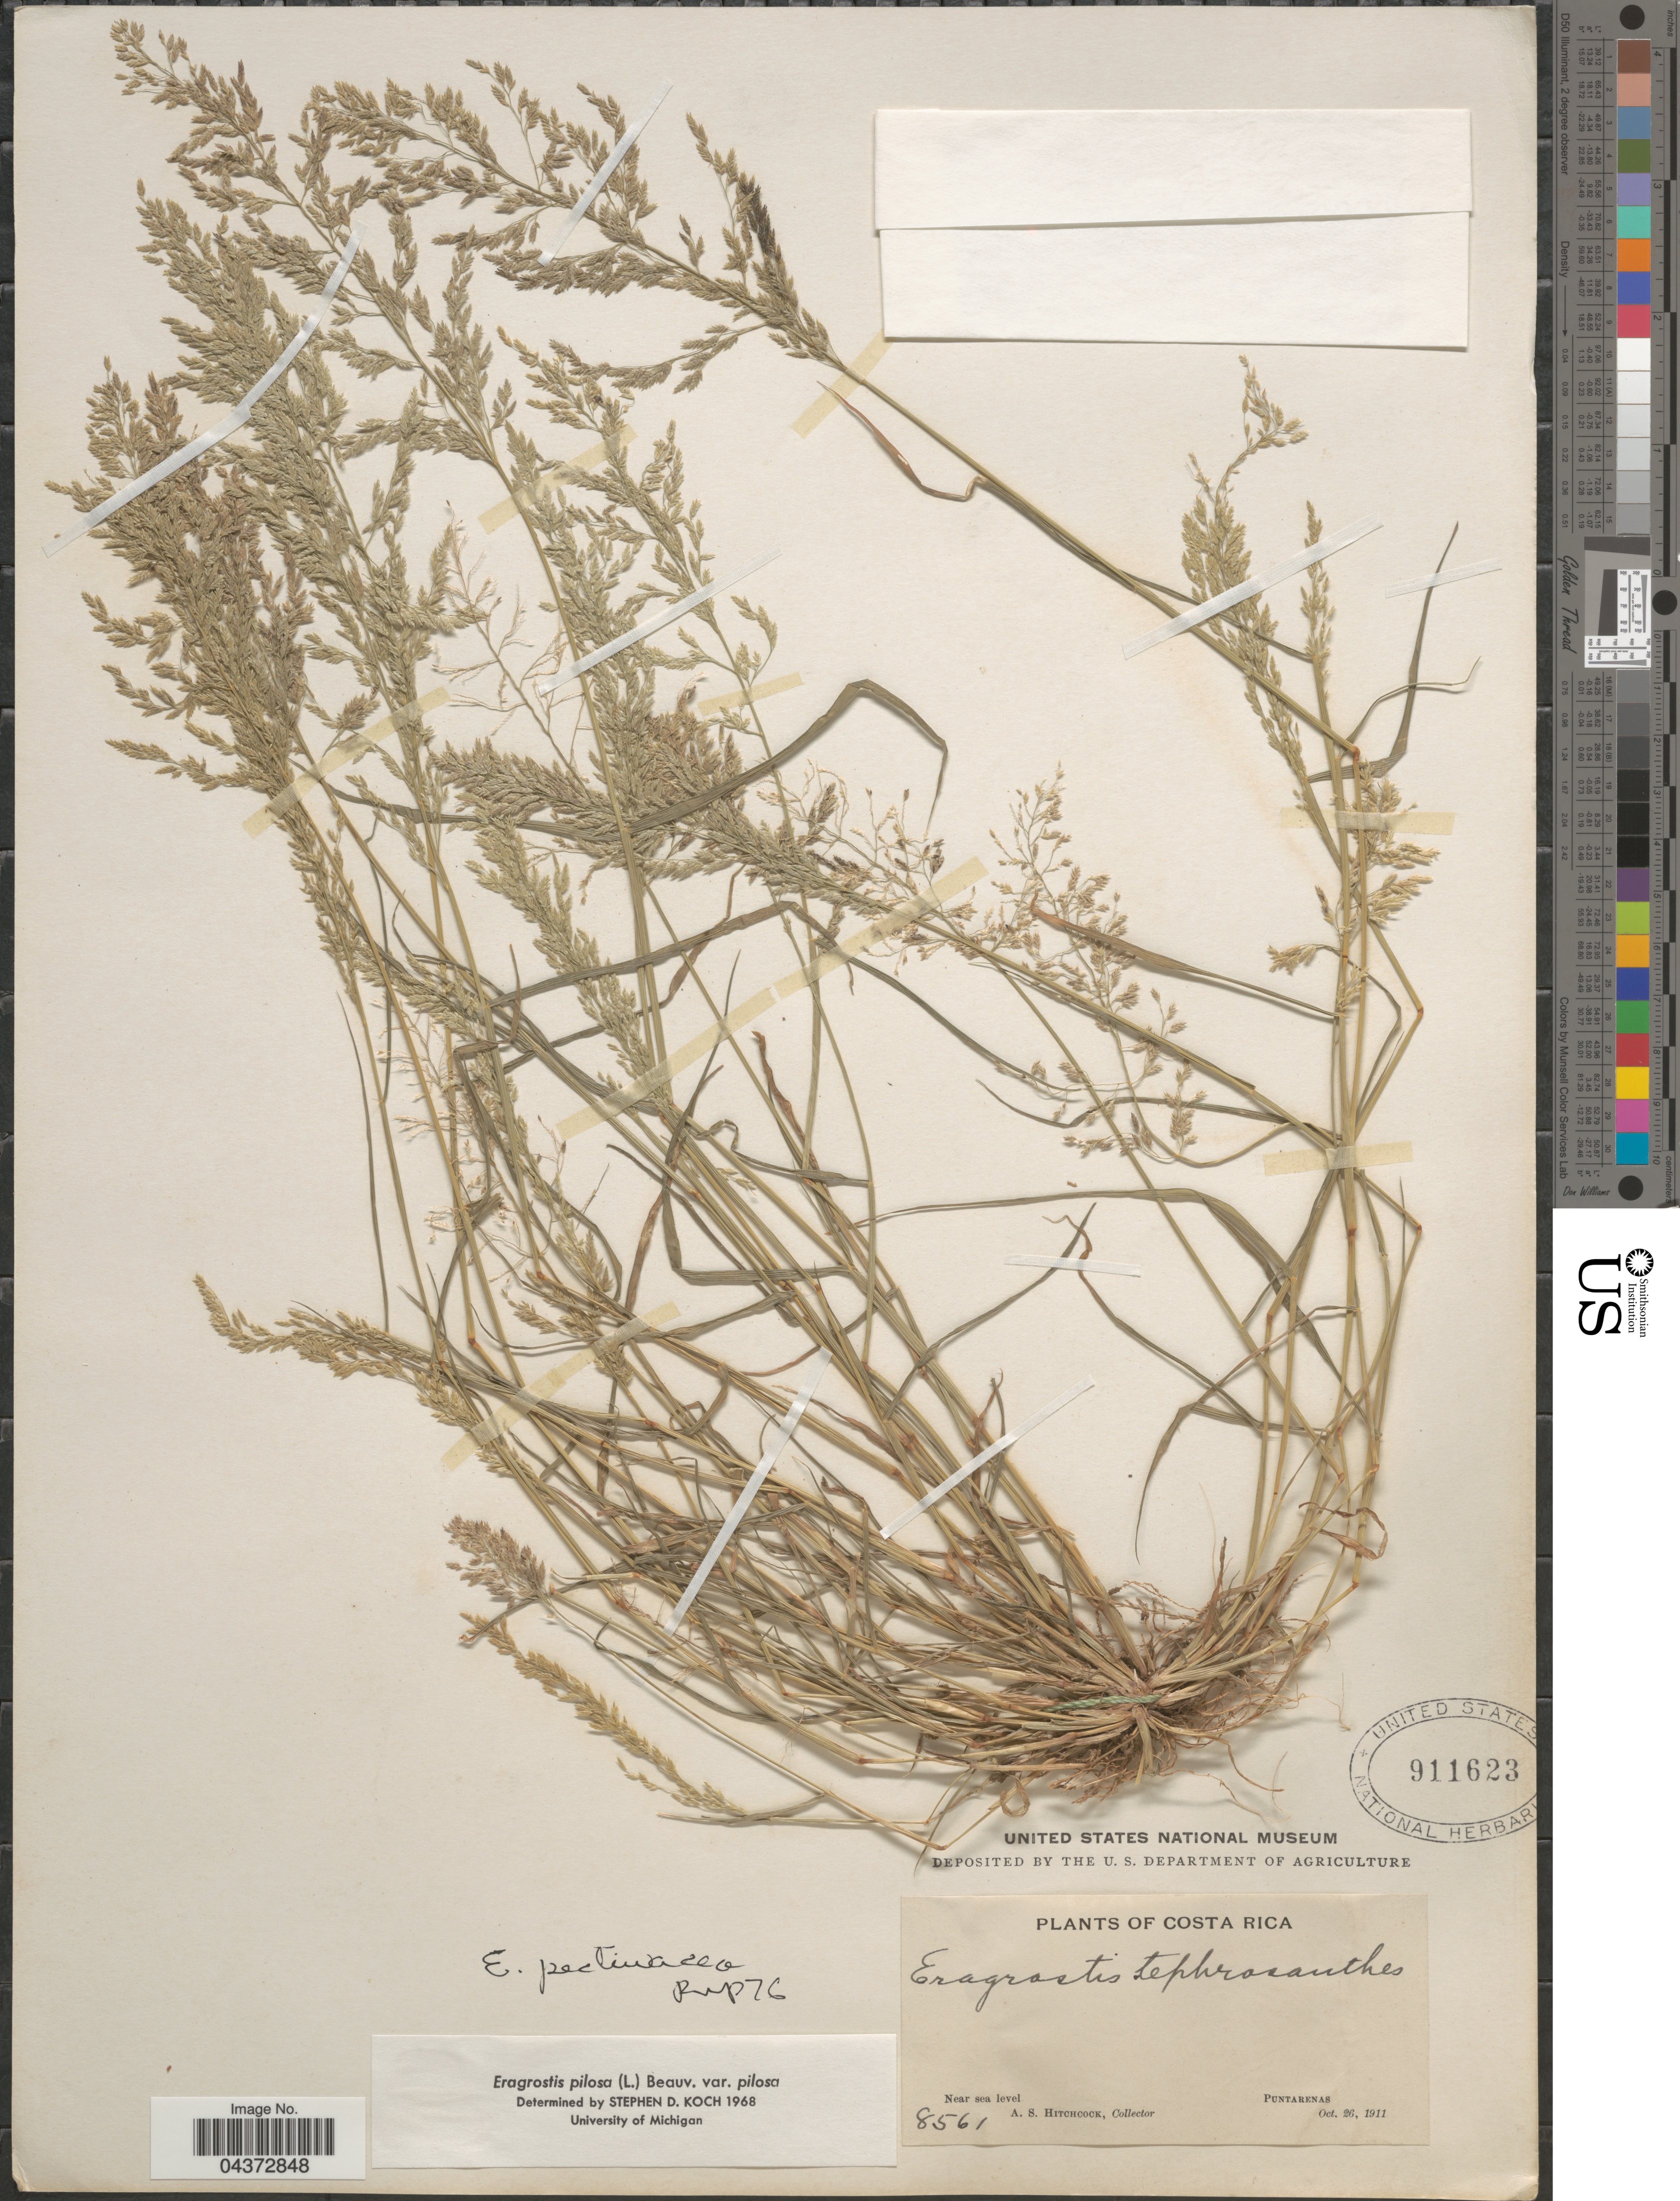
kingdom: Plantae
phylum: Tracheophyta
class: Liliopsida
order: Poales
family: Poaceae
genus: Eragrostis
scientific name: Eragrostis pectinacea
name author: (Michx.) Nees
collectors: A. S. Hitchcock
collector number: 8561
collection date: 1911-10-26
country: Costa Rica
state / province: Puntarenas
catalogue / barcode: US 911623